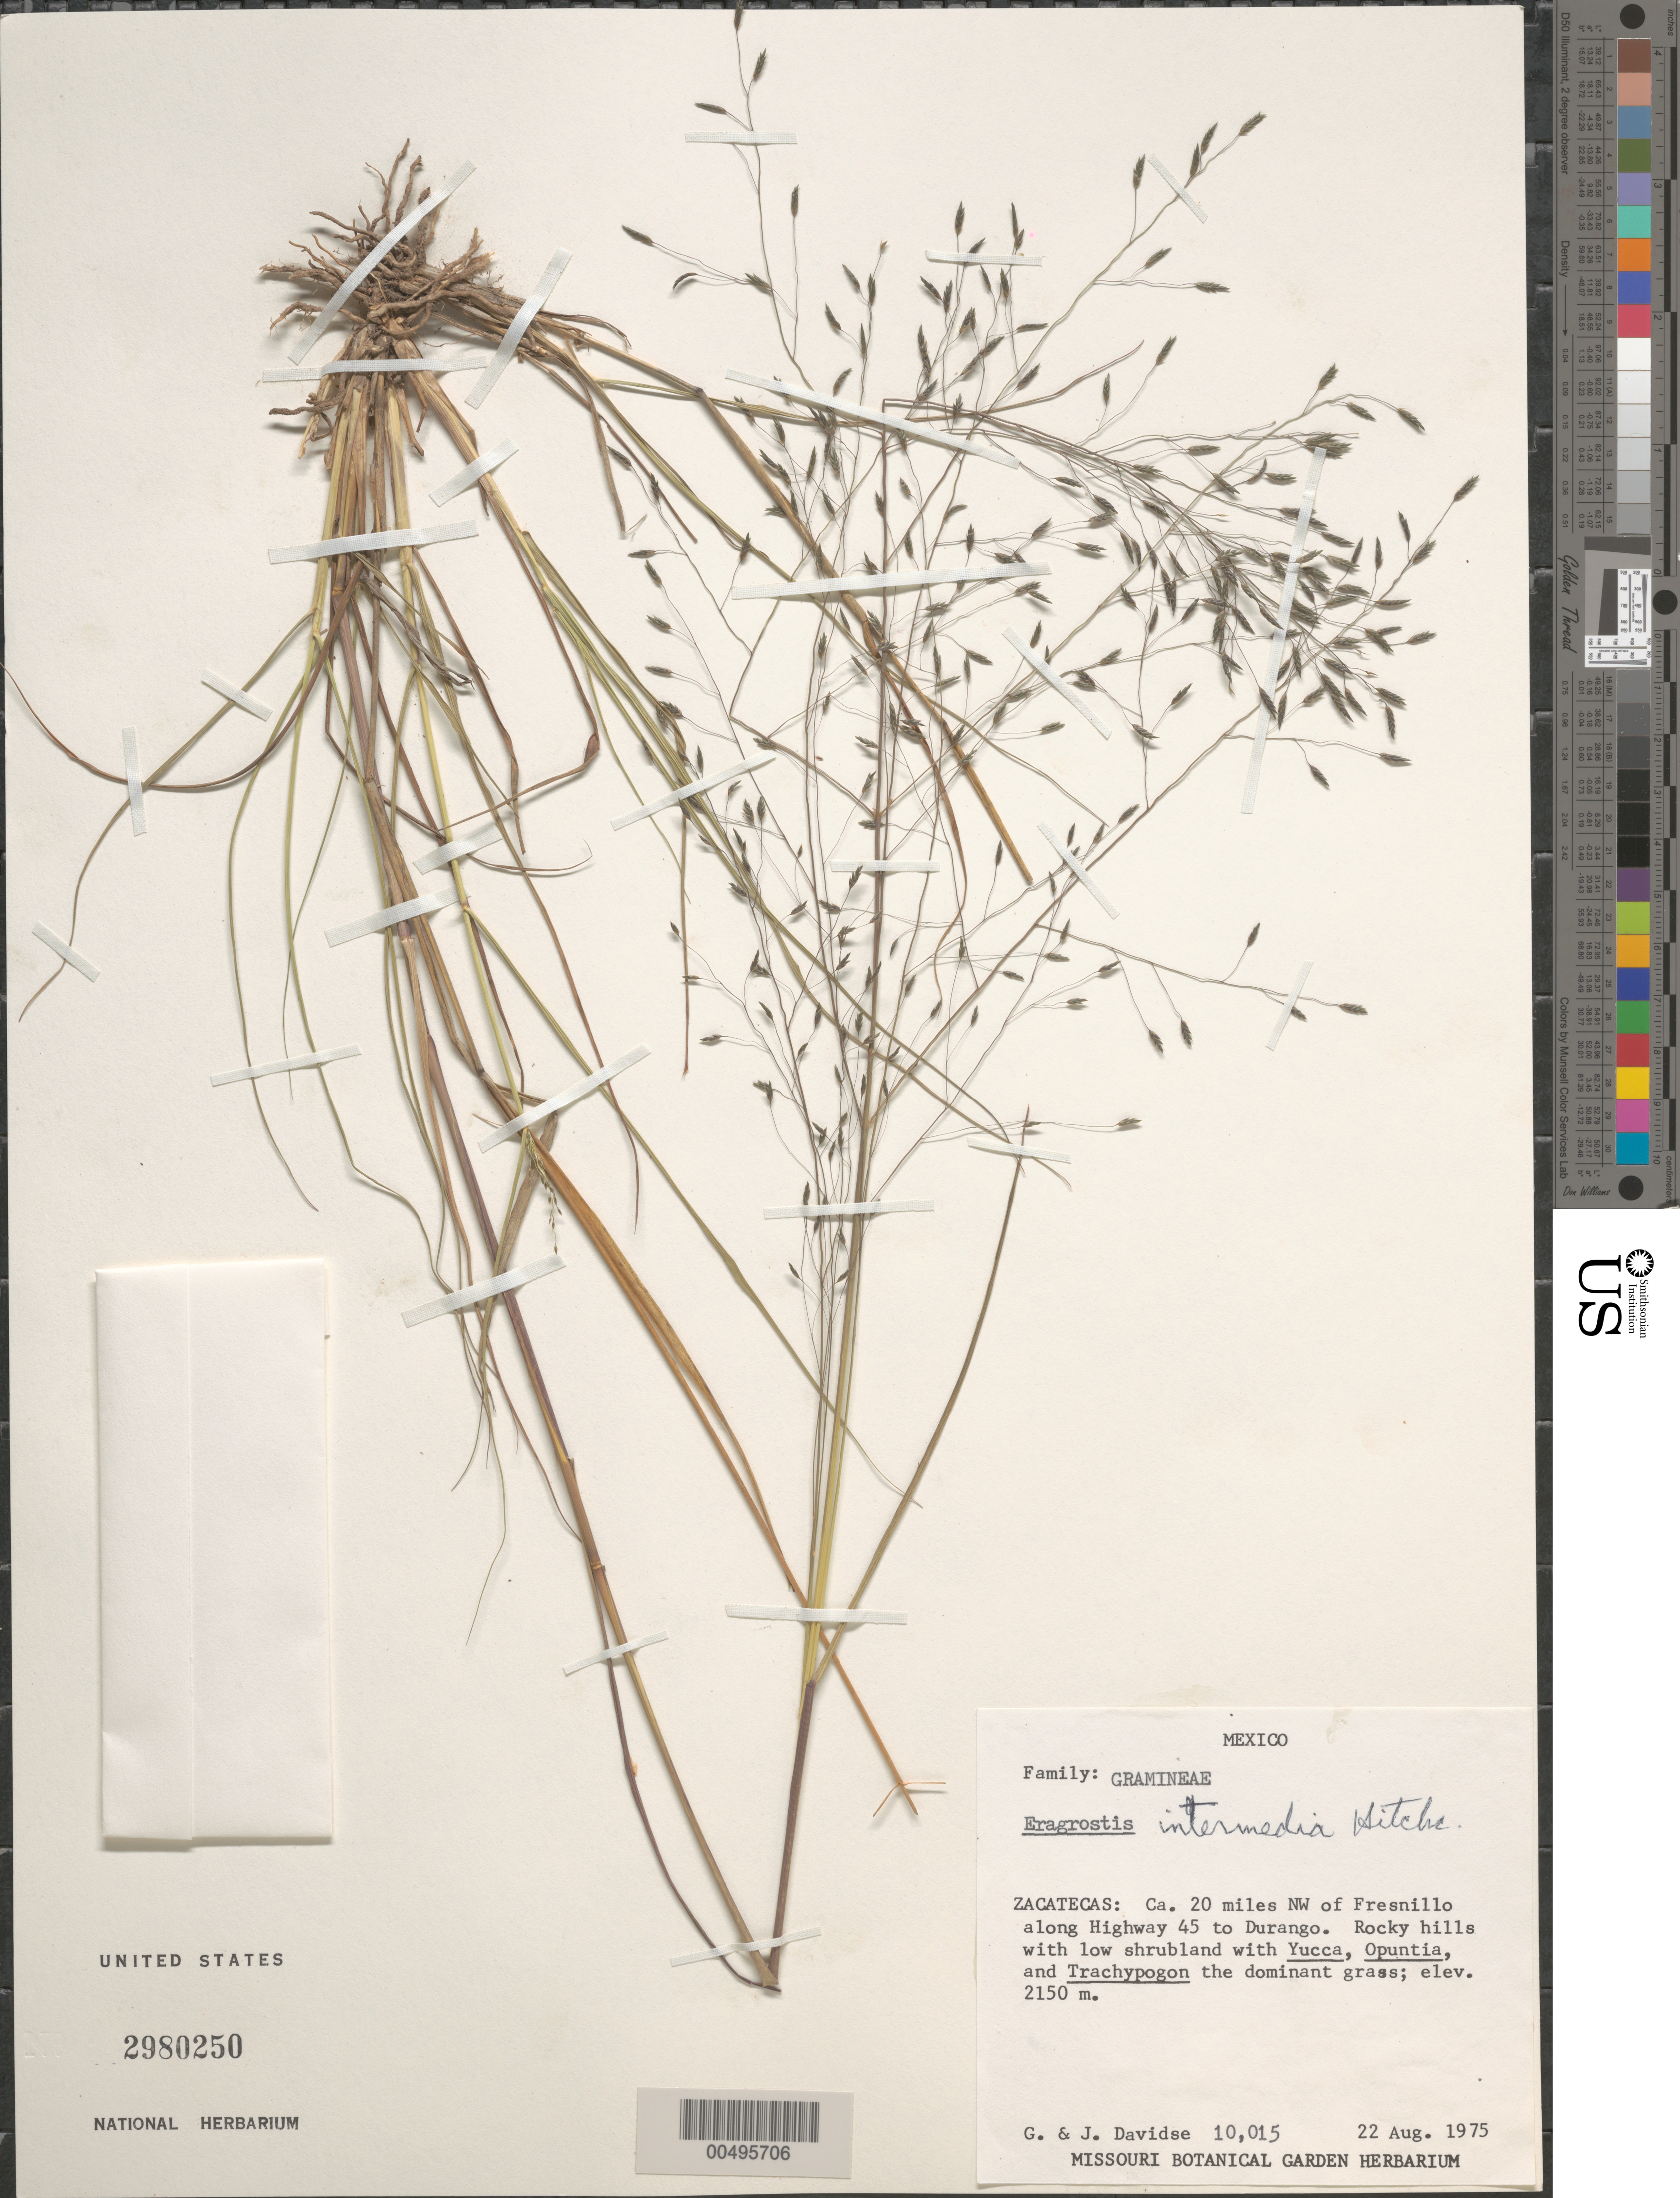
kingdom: Plantae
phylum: Tracheophyta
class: Liliopsida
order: Poales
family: Poaceae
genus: Eragrostis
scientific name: Eragrostis intermedia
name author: Hitchc.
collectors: G. Davidse & J. Davidse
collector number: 10015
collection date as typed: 22 Aug 1975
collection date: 1975-08-22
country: Mexico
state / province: Zacatecas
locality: Ca. 20 mi NW of Fresnillo along Hwy 45 to Durango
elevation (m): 2150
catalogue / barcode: US 2980250